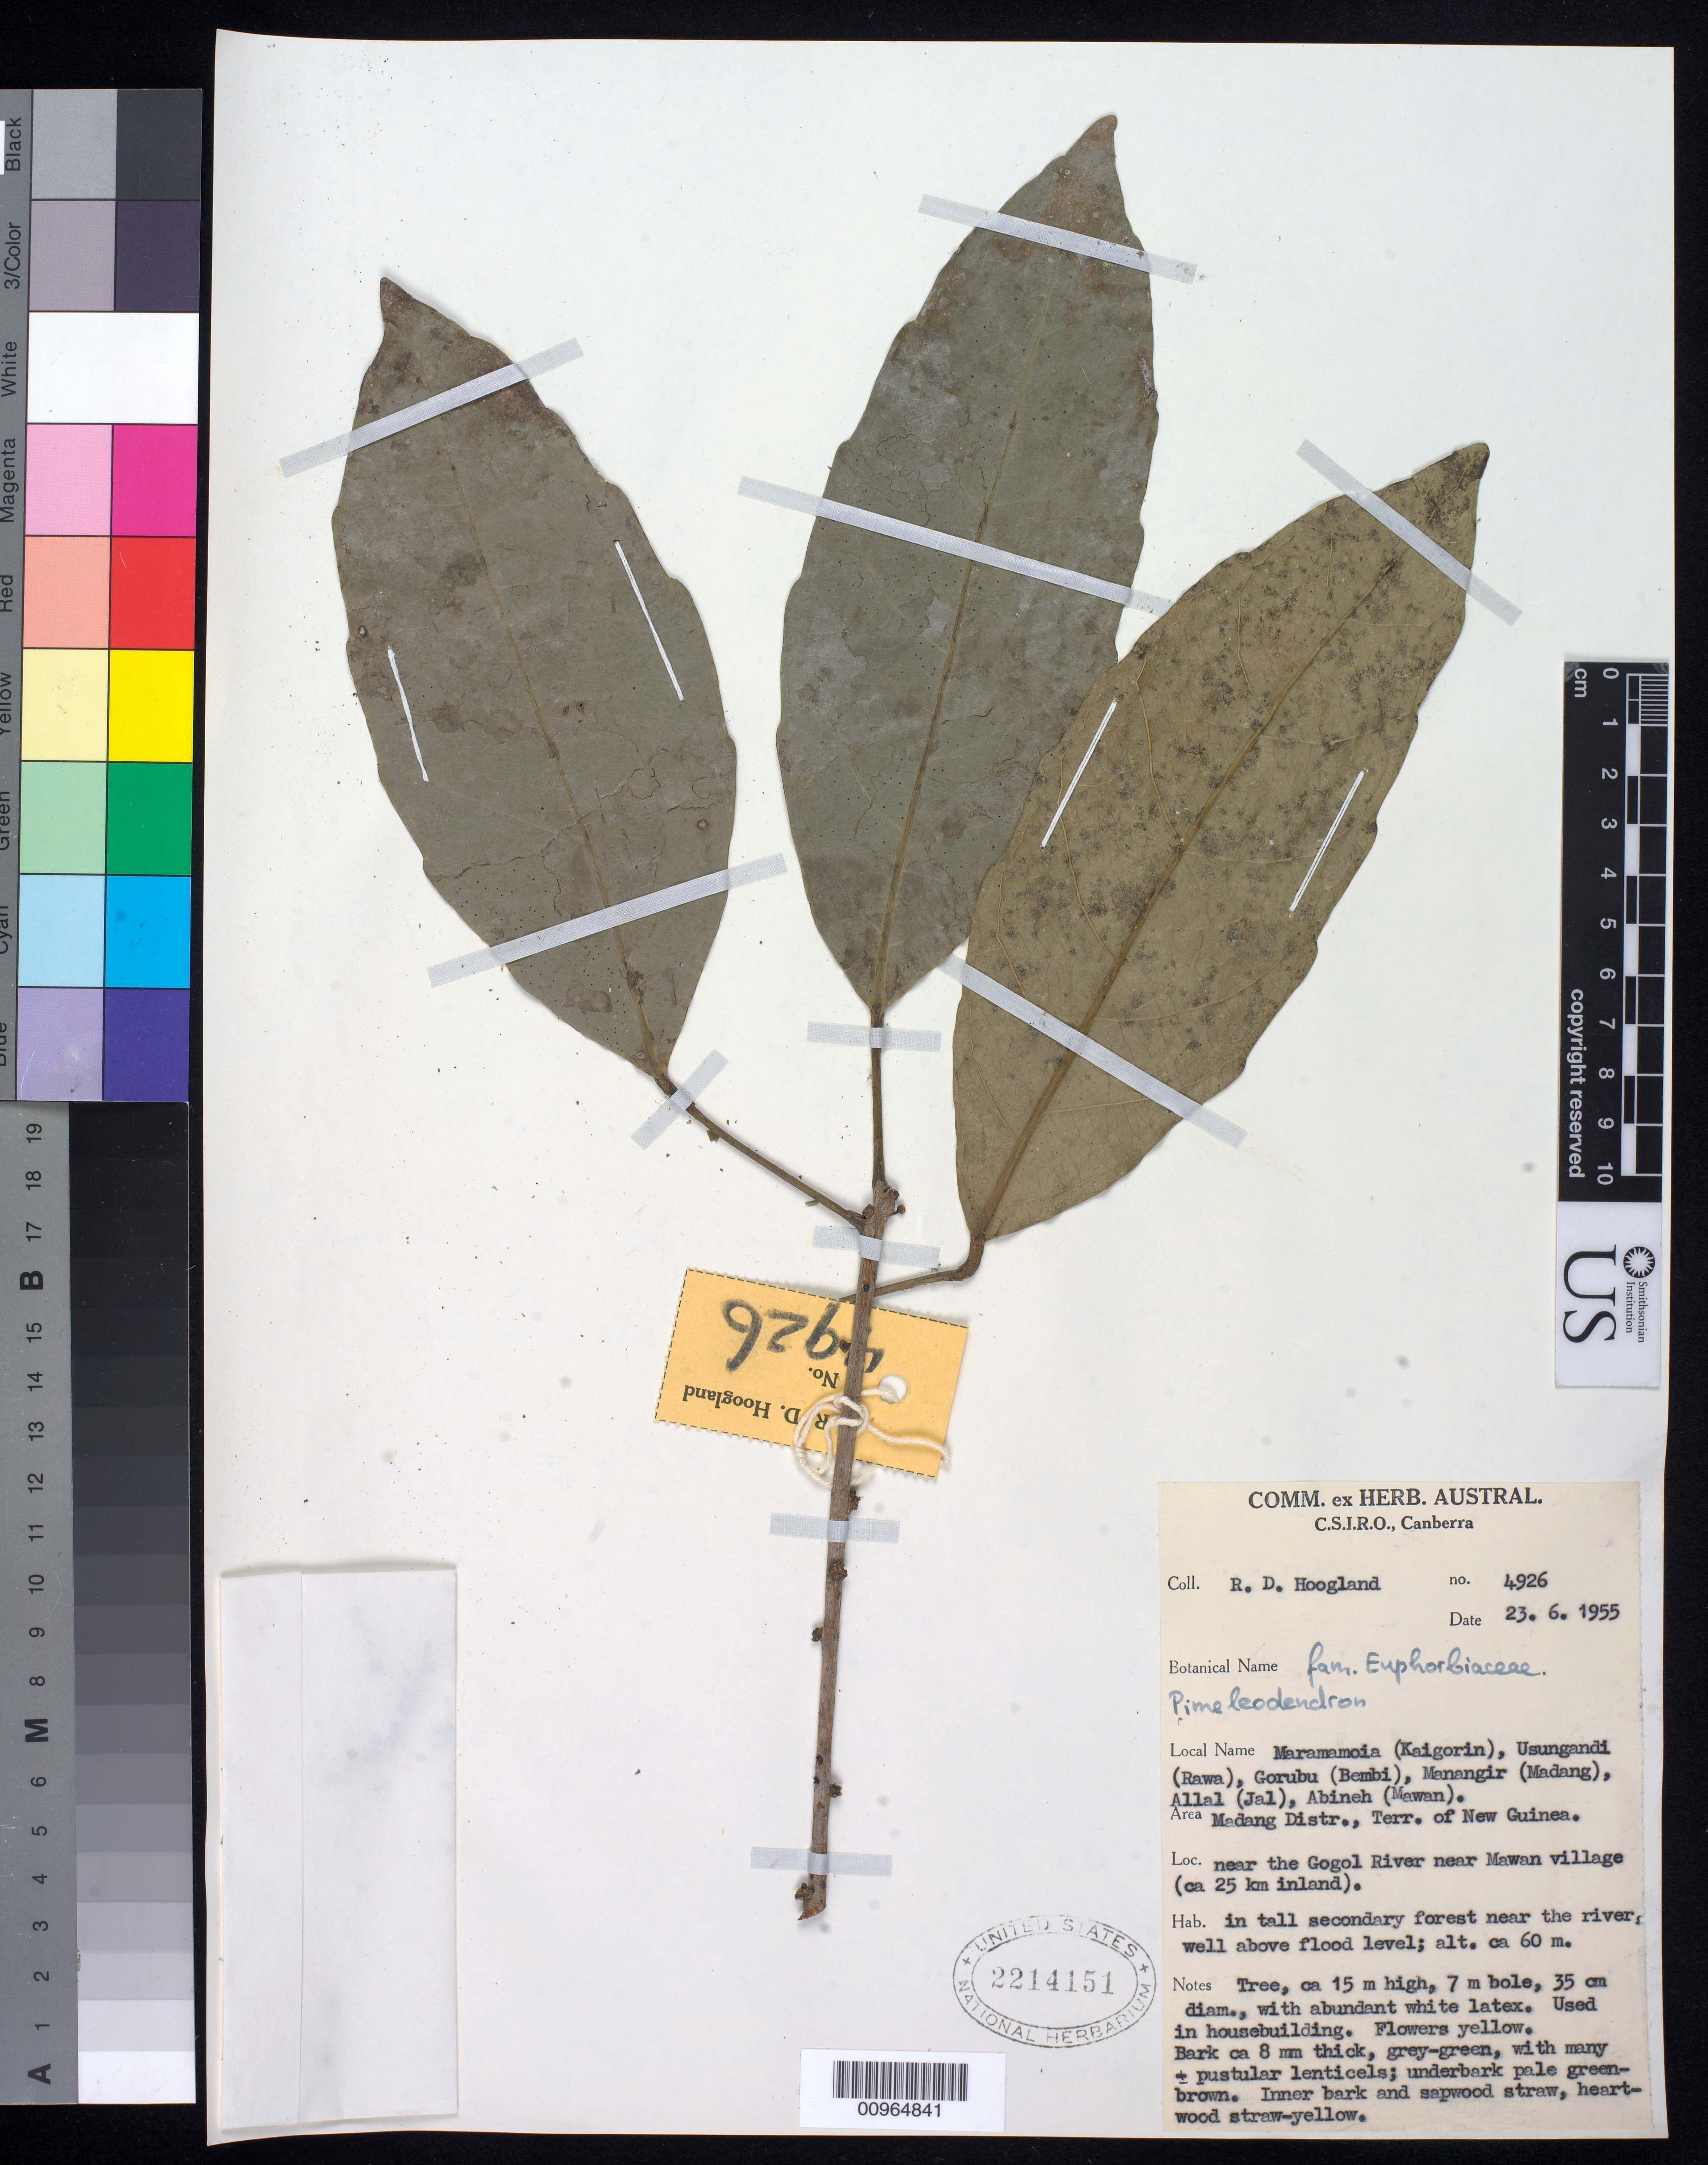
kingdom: Plantae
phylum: Tracheophyta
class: Magnoliopsida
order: Malpighiales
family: Euphorbiaceae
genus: Pimelodendron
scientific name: Pimelodendron sp.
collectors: R. D. Hoogland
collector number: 4926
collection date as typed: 23 Jun 1955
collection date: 1955-06-23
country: Papua New Guinea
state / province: Madang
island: New Guinea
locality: Madang Distr., Terr. of New Guinea. Near the Gogol River near Mawan village (ca 25 km inland). In tall secondary forest near the river, well above flood level.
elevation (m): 60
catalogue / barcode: US 2214151